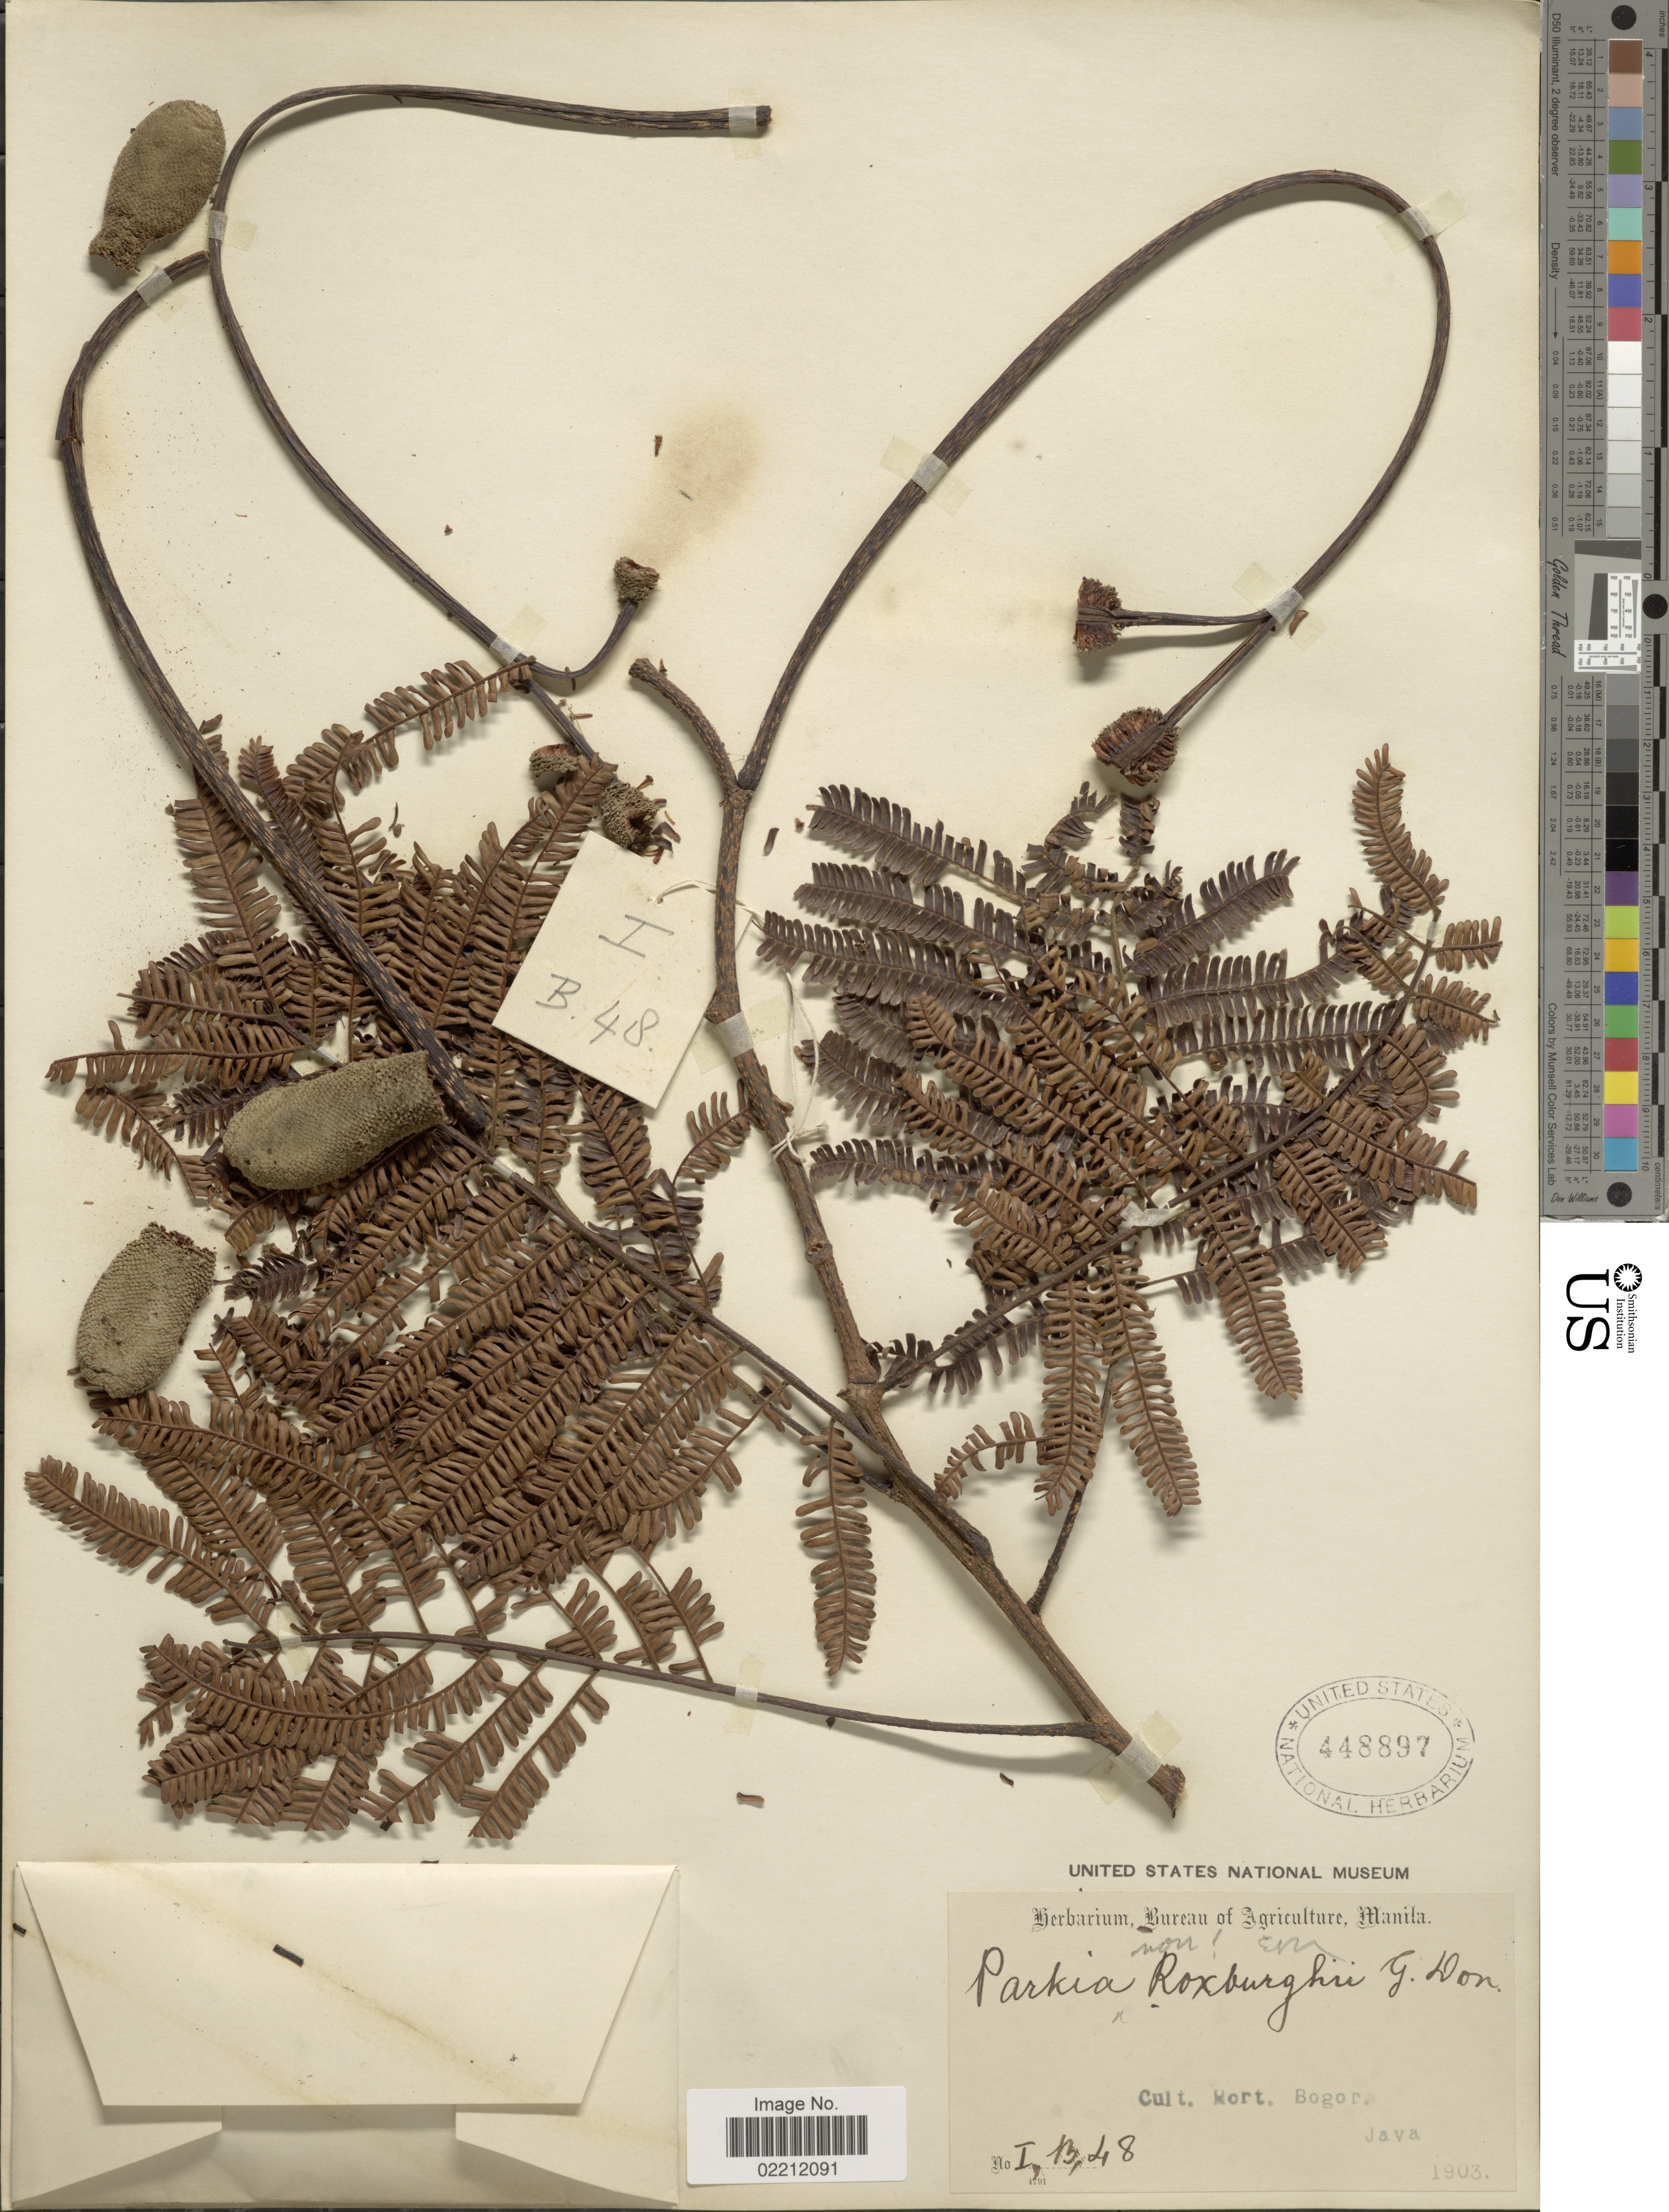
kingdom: Plantae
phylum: Tracheophyta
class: Magnoliopsida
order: Fabales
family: Fabaceae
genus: Parkia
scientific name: Parkia sp.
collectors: ex Herb. Bur. Agric. Manila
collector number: IB48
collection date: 1903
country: Indonesia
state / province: Java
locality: Cult. Hort. Bogor, Java.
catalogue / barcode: US 448897